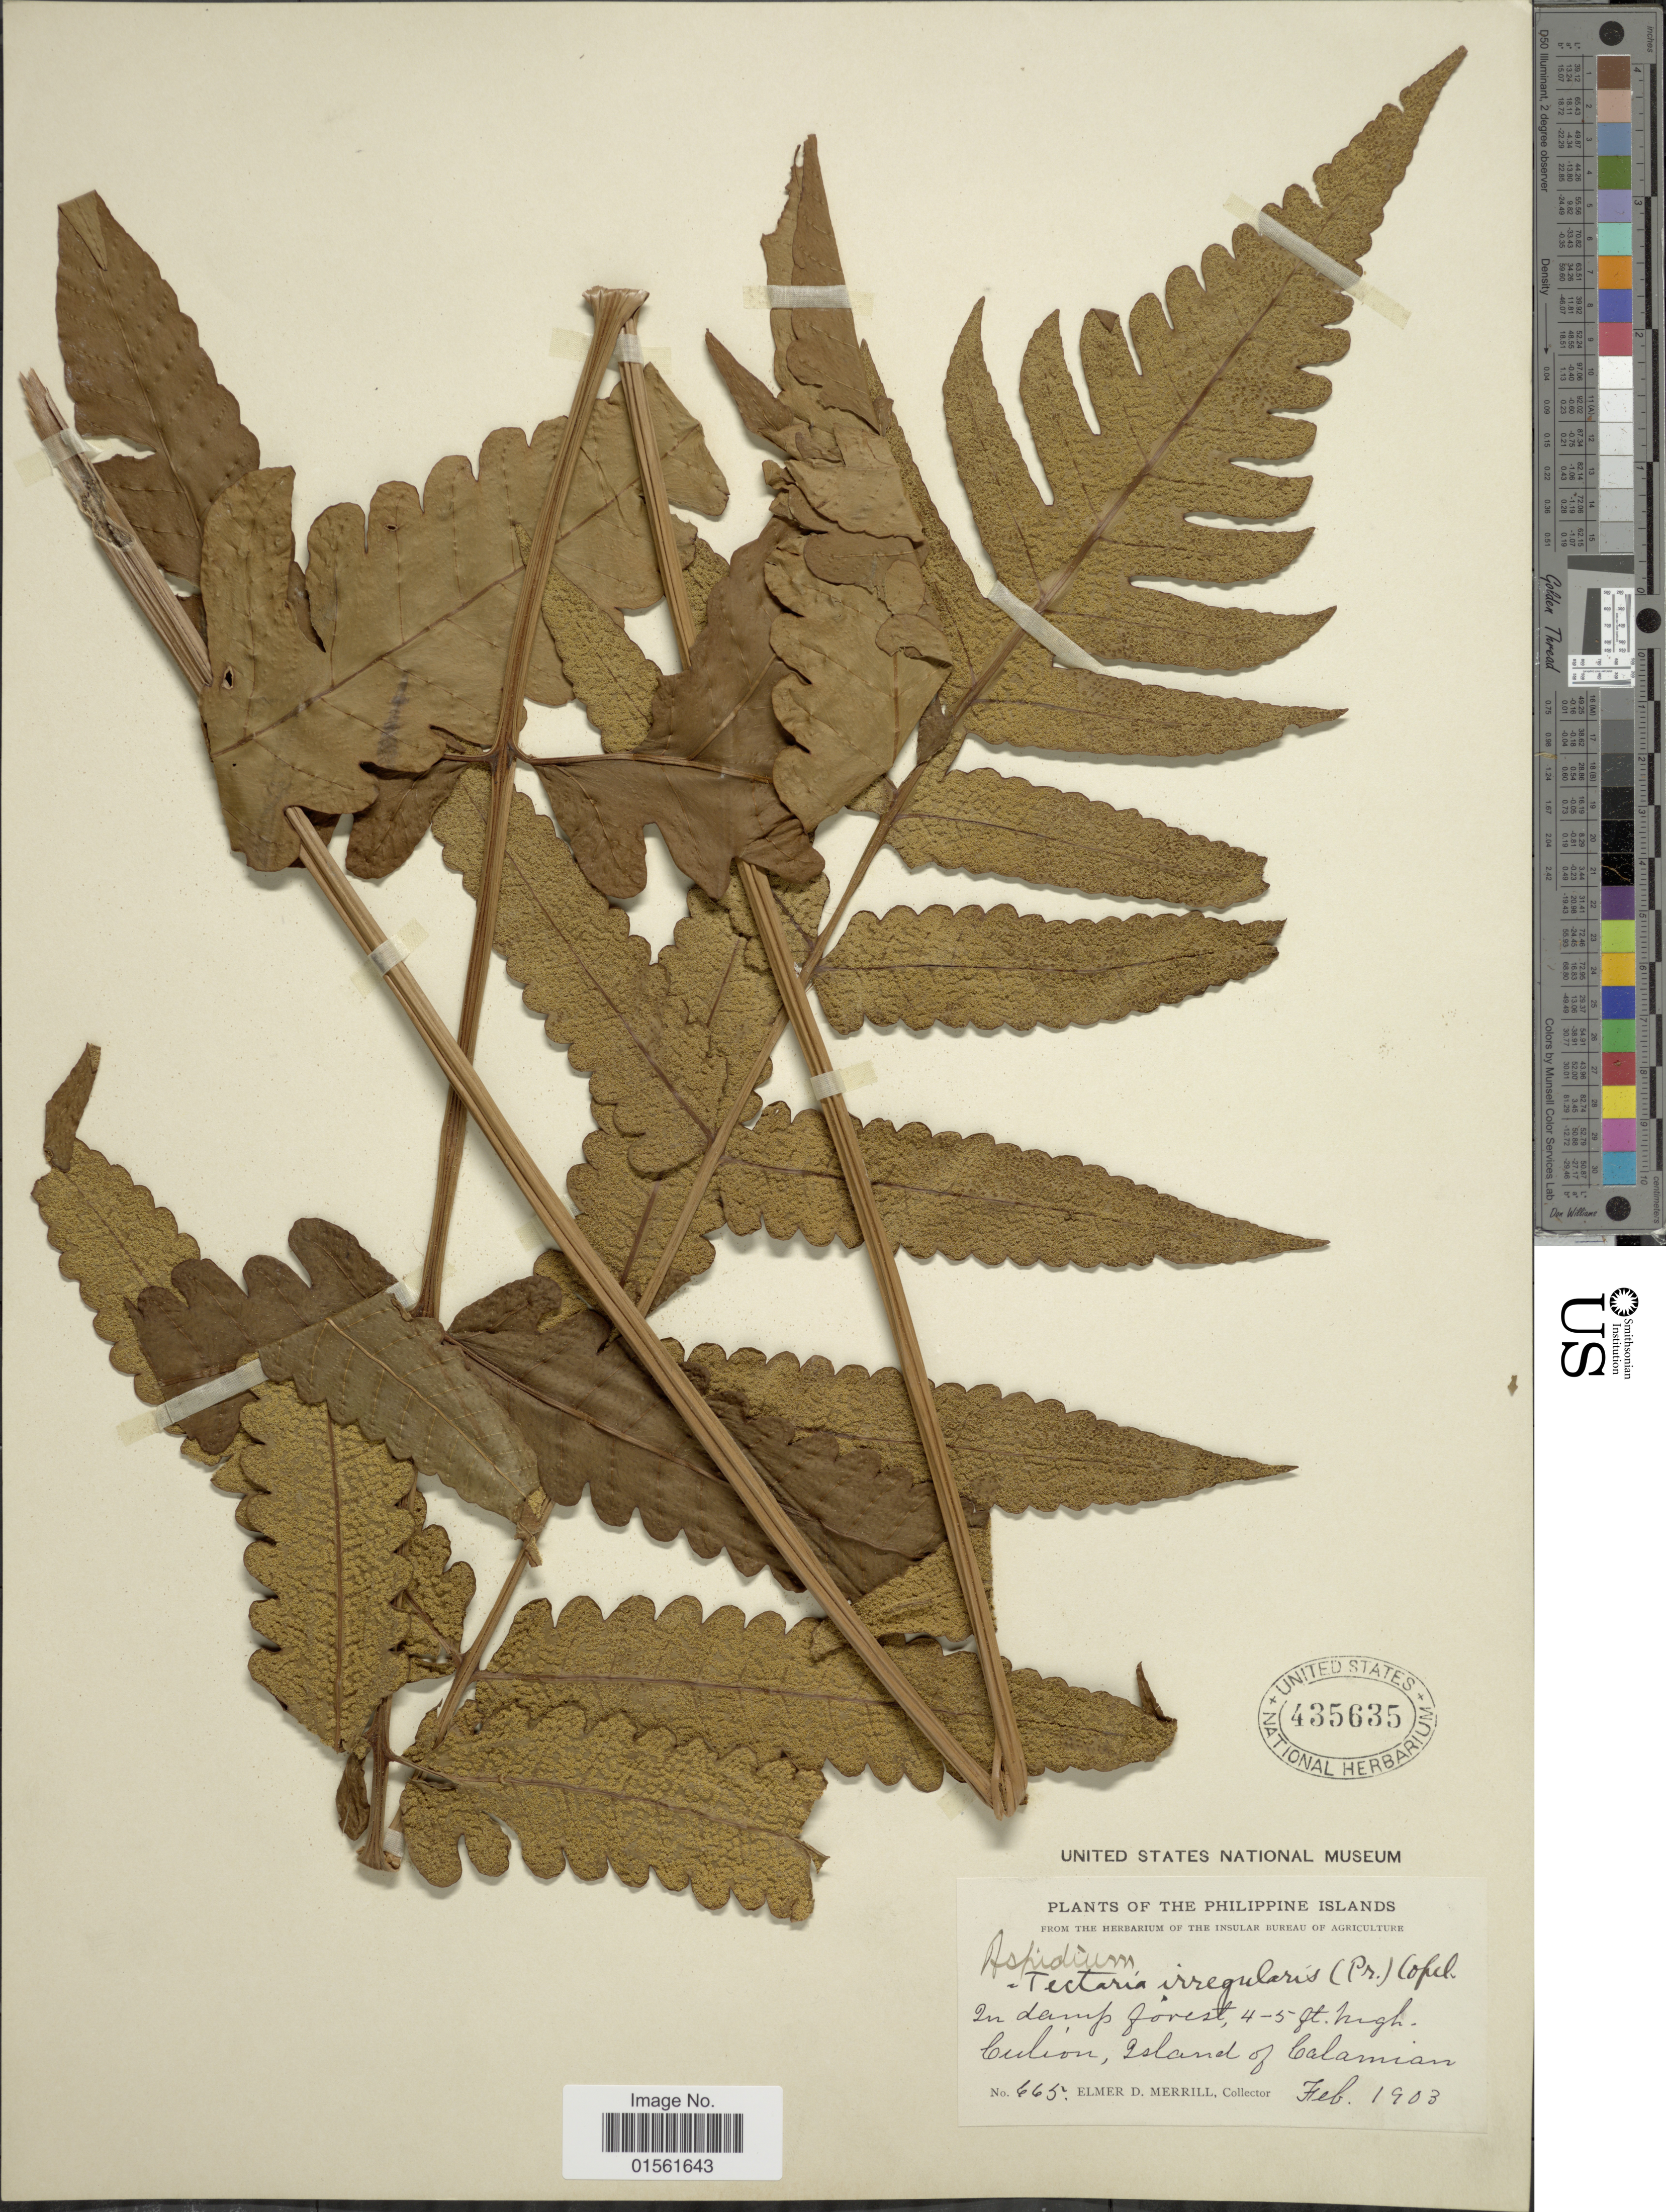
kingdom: Plantae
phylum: Tracheophyta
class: Polypodiopsida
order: Polypodiales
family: Dryopteridaceae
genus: Pleocnemia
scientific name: Pleocnemia irregularis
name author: (C. Presl) Holttum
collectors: E. D. Merrill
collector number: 665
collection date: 1903-02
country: Philippines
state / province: Mimaropa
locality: Philippine Islands, Culion, Island of Calamian.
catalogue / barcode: US 435635